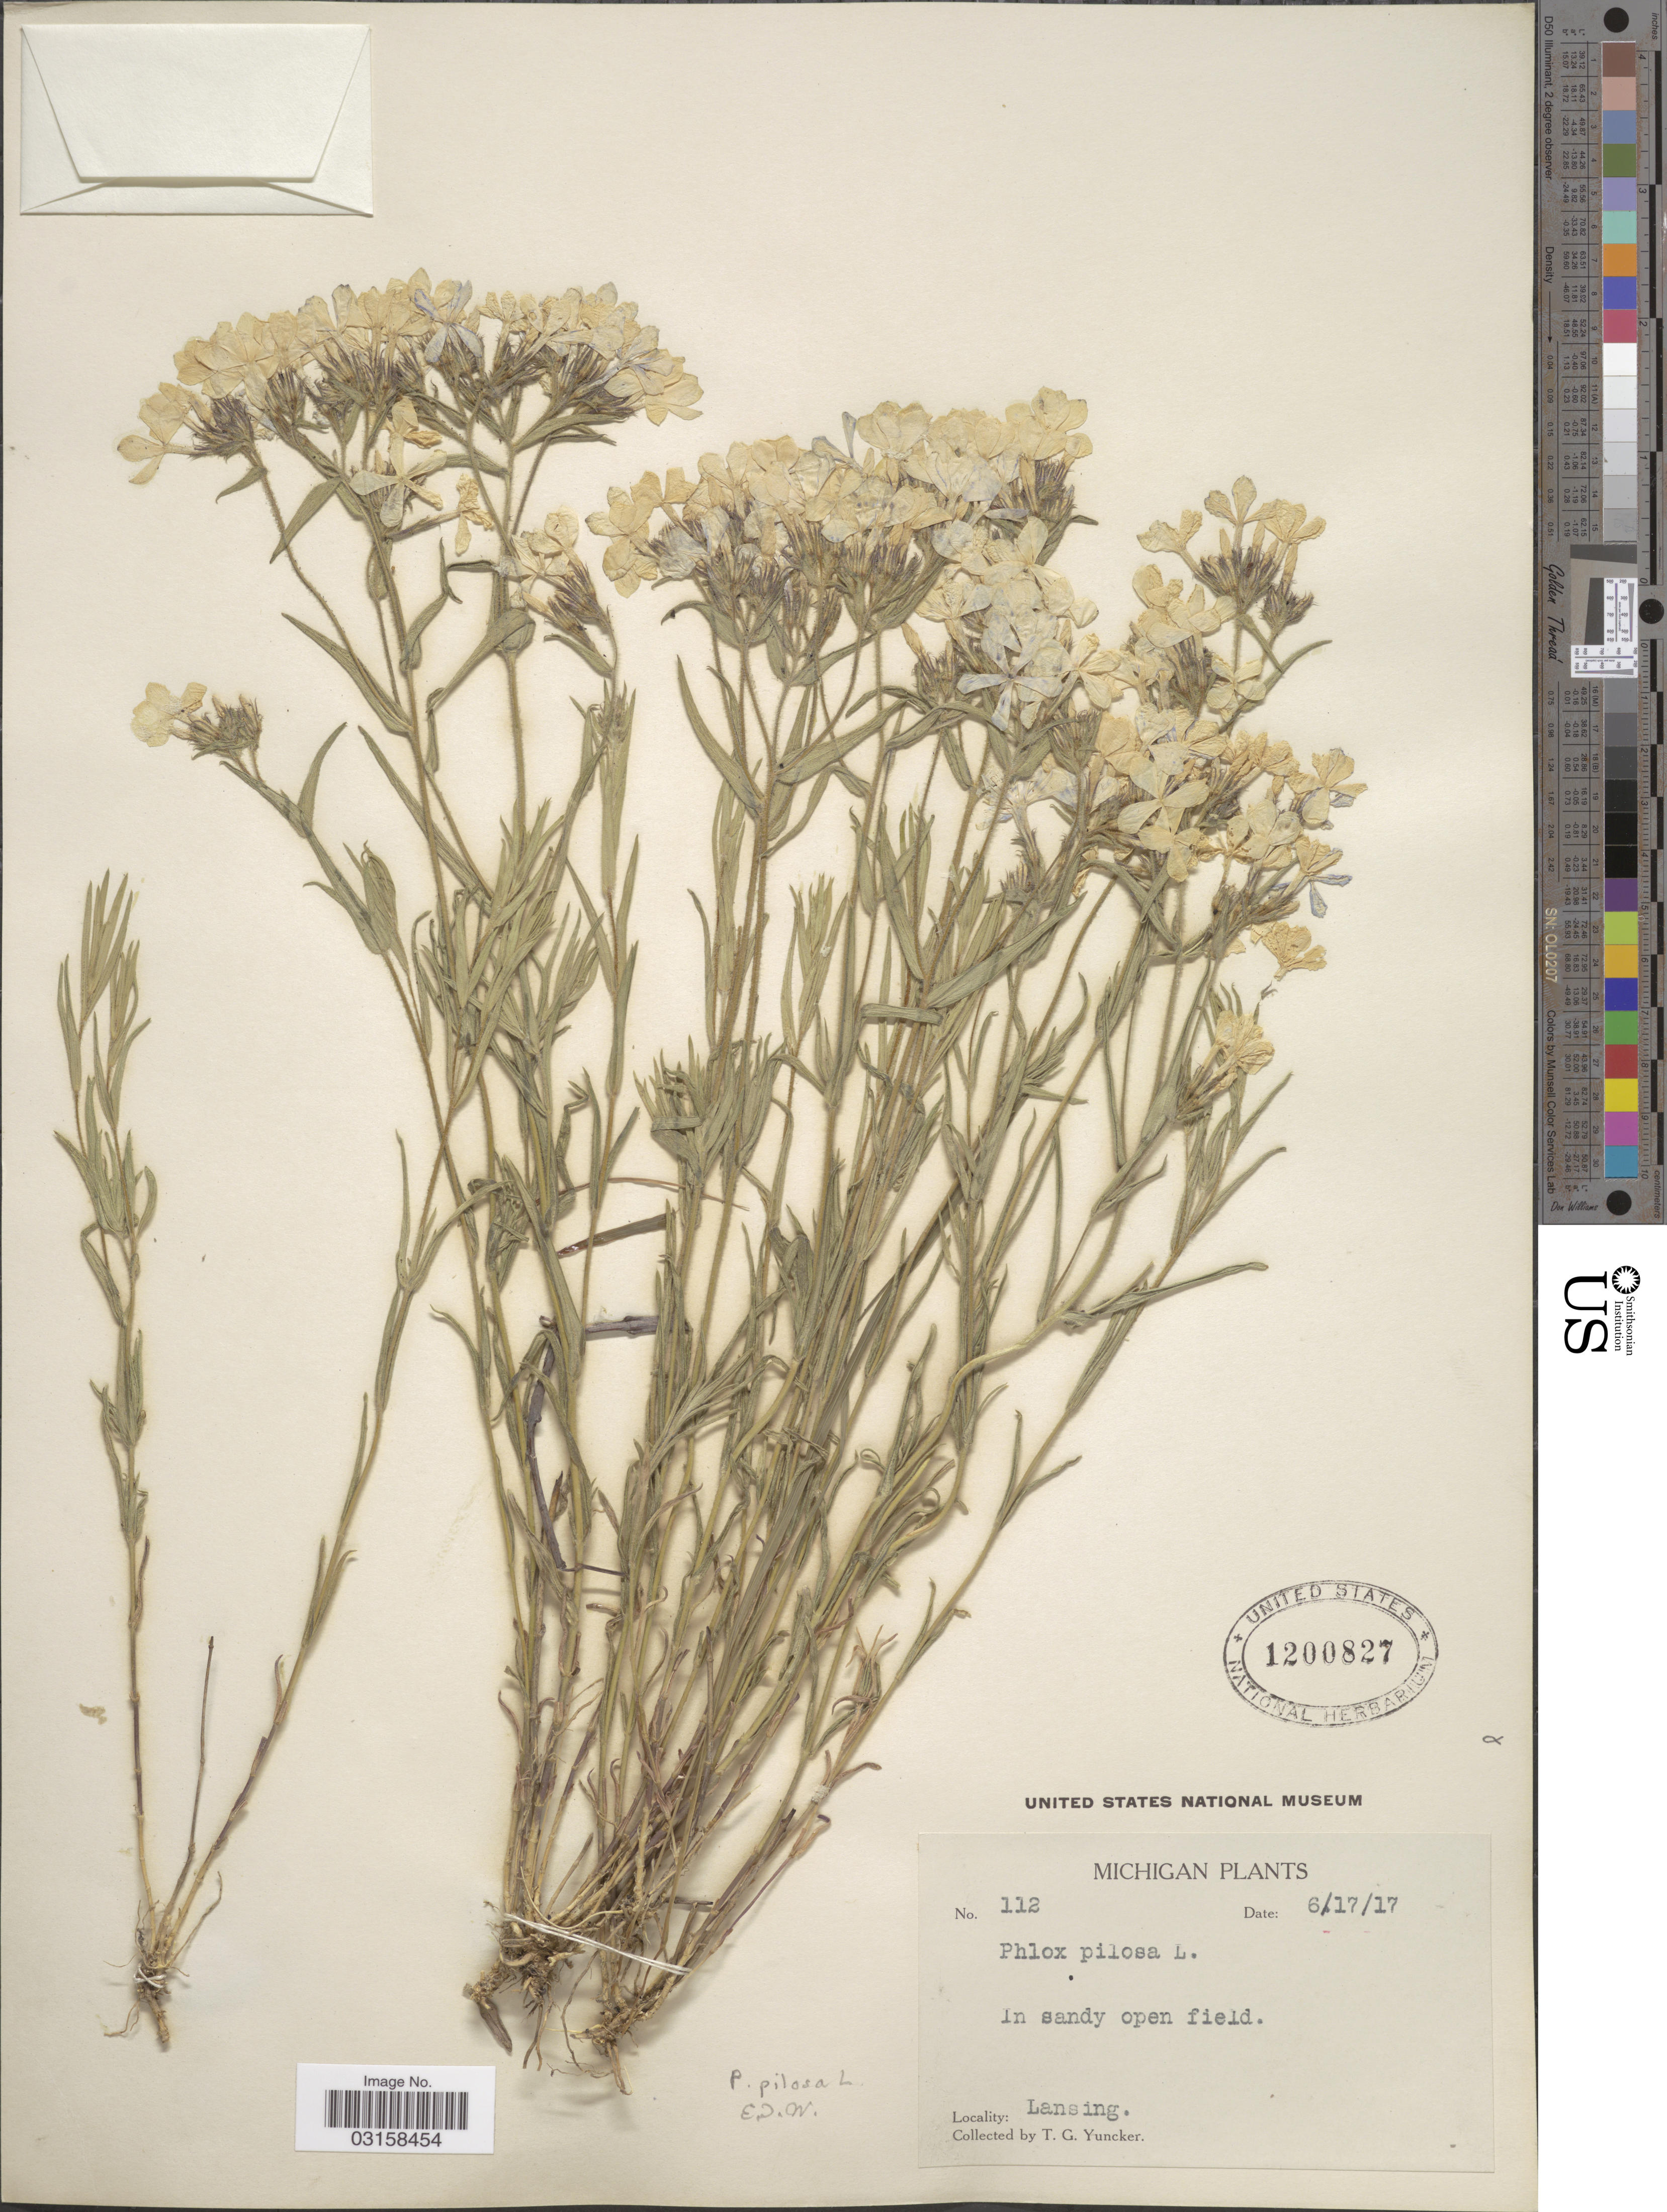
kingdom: Plantae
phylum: Tracheophyta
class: Magnoliopsida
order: Ericales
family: Polemoniaceae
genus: Phlox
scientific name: Phlox pilosa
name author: L.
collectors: T. G. Yuncker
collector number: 112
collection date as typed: Transcribed d/m/y: 17/6/17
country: United States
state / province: Michigan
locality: Lansing.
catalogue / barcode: US 1200827